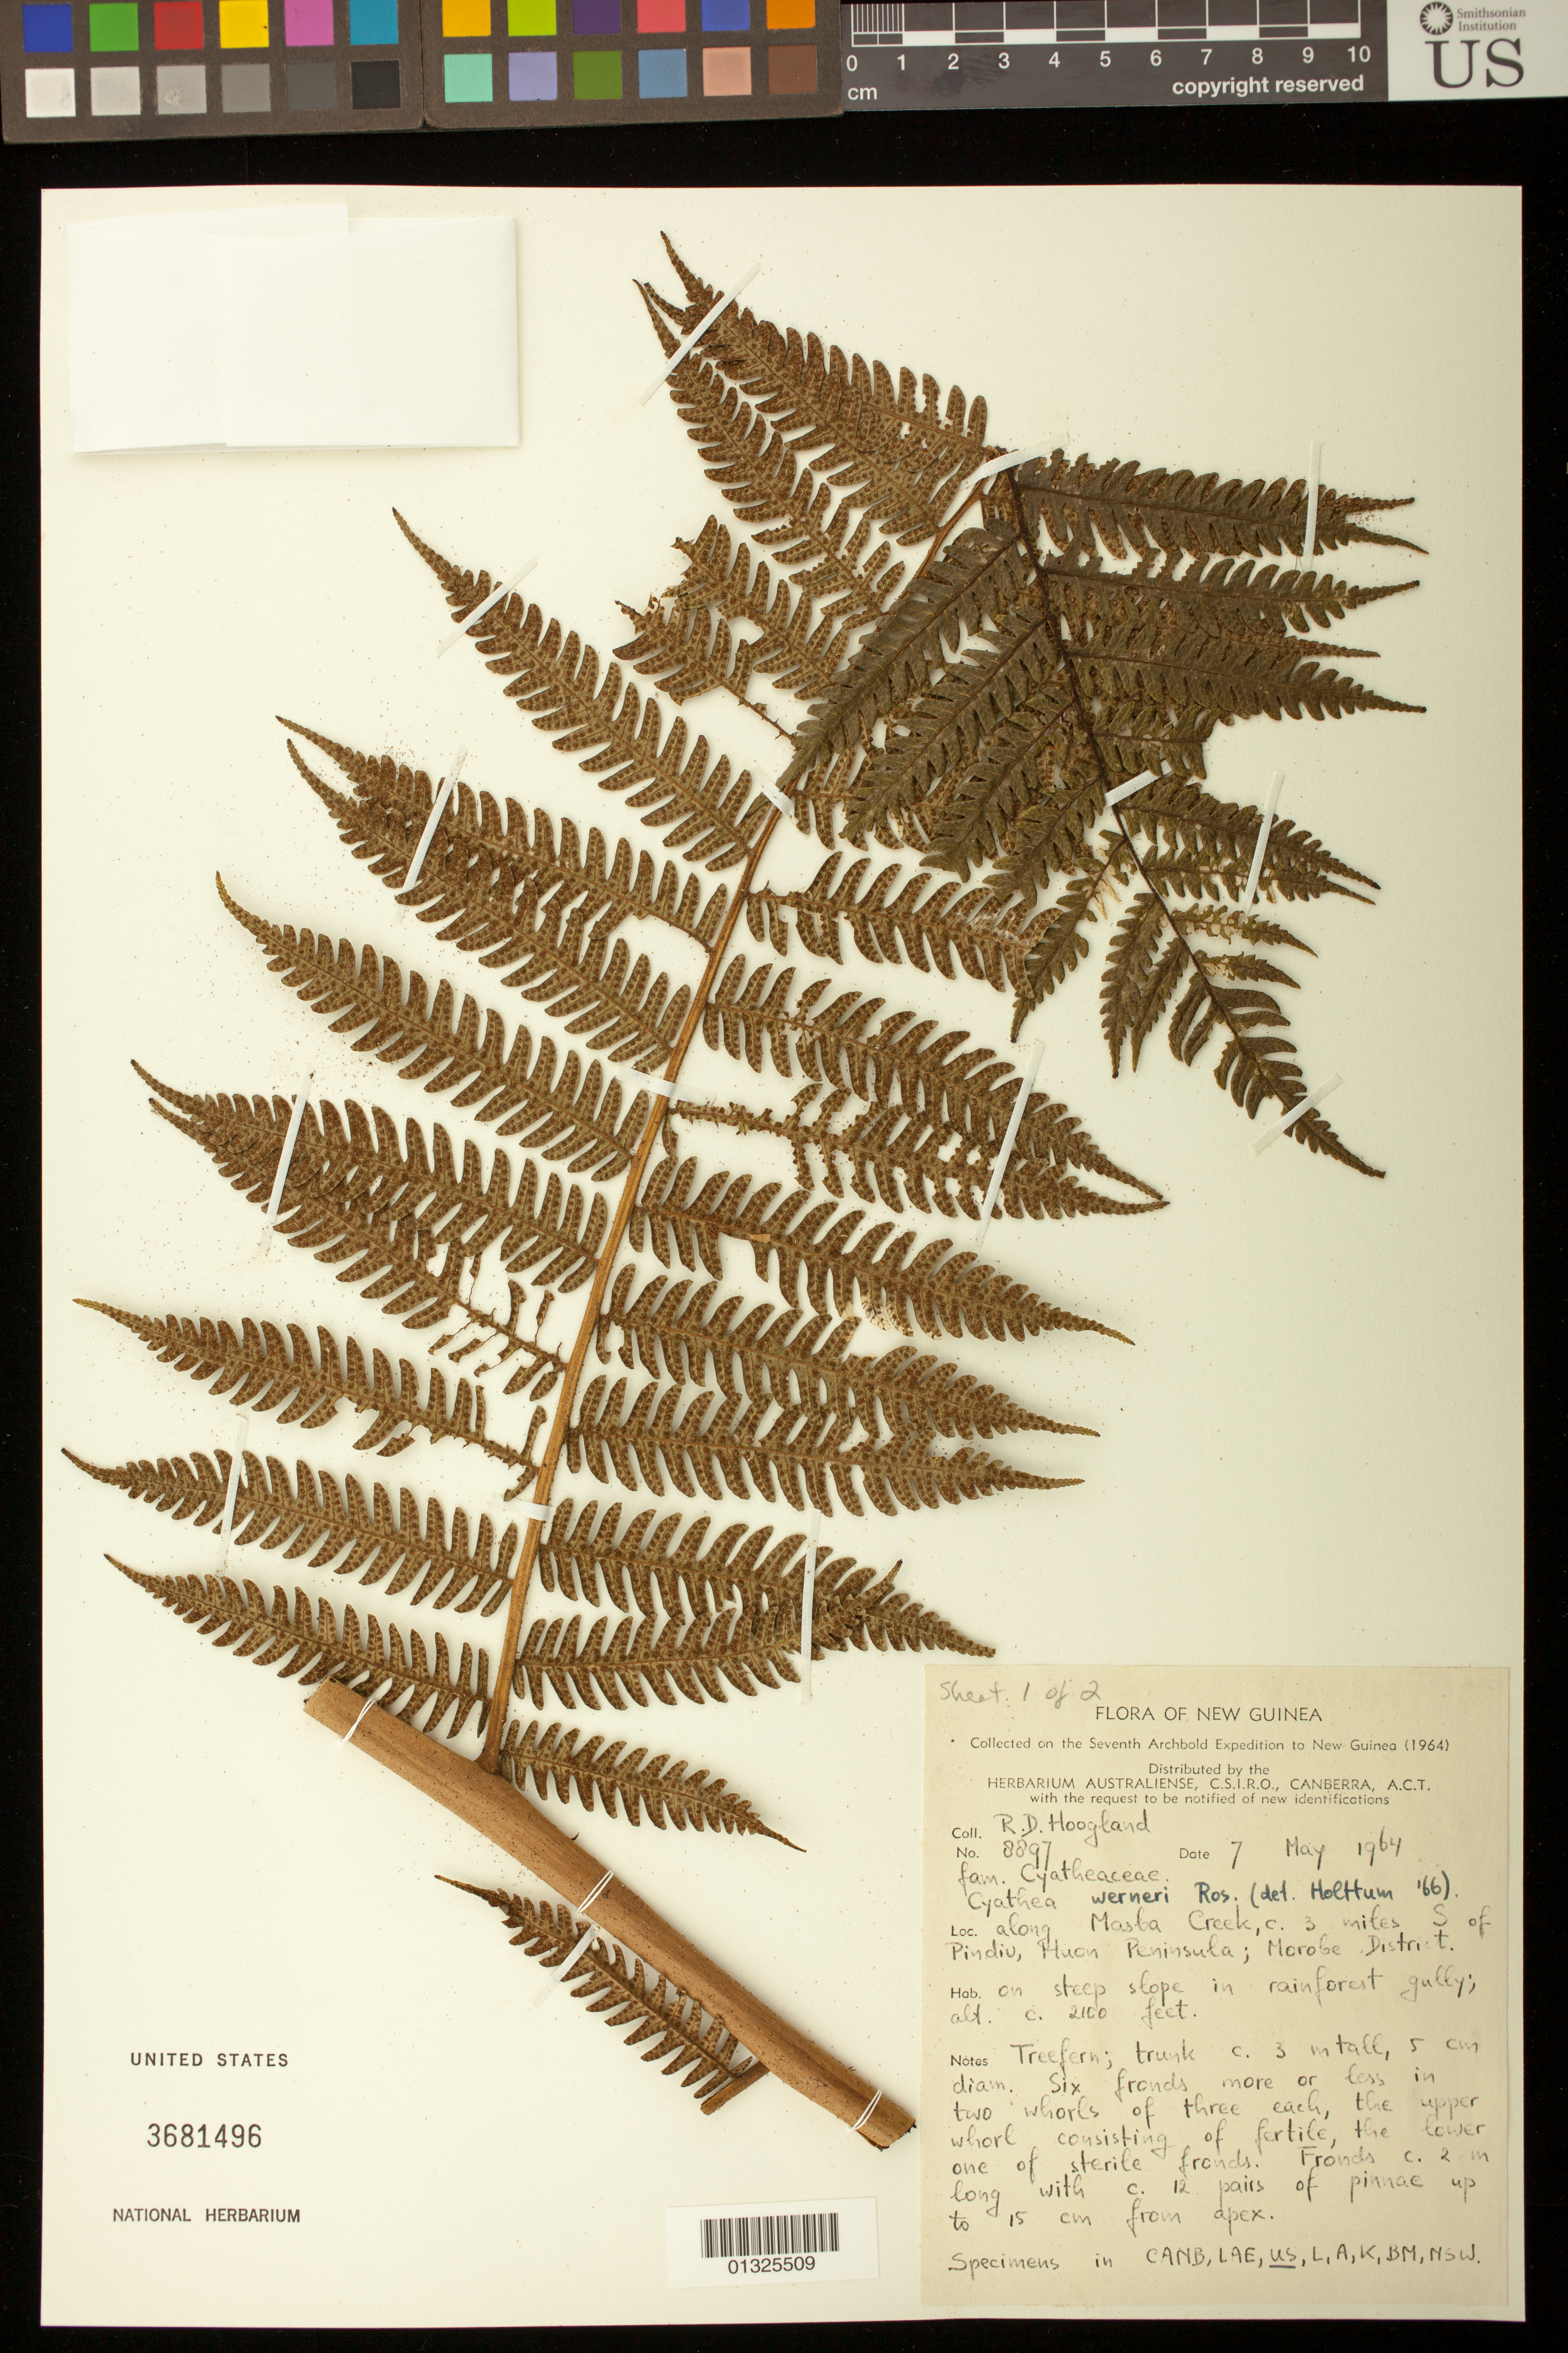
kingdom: Plantae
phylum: Tracheophyta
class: Polypodiopsida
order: Cyatheales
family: Cyatheaceae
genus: Cyathea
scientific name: Cyathea werneri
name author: Rosenst.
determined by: Holttum, Richard E.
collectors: R. D. Hoogland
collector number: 8897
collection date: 1964-05-07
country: Papua New Guinea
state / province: Morobe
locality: along Masba Creek, c. 3 miles south of Pindiu, Huon Peninsula, Morobe District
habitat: on steep slope in rainforest gully.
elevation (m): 640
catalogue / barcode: US 3681496